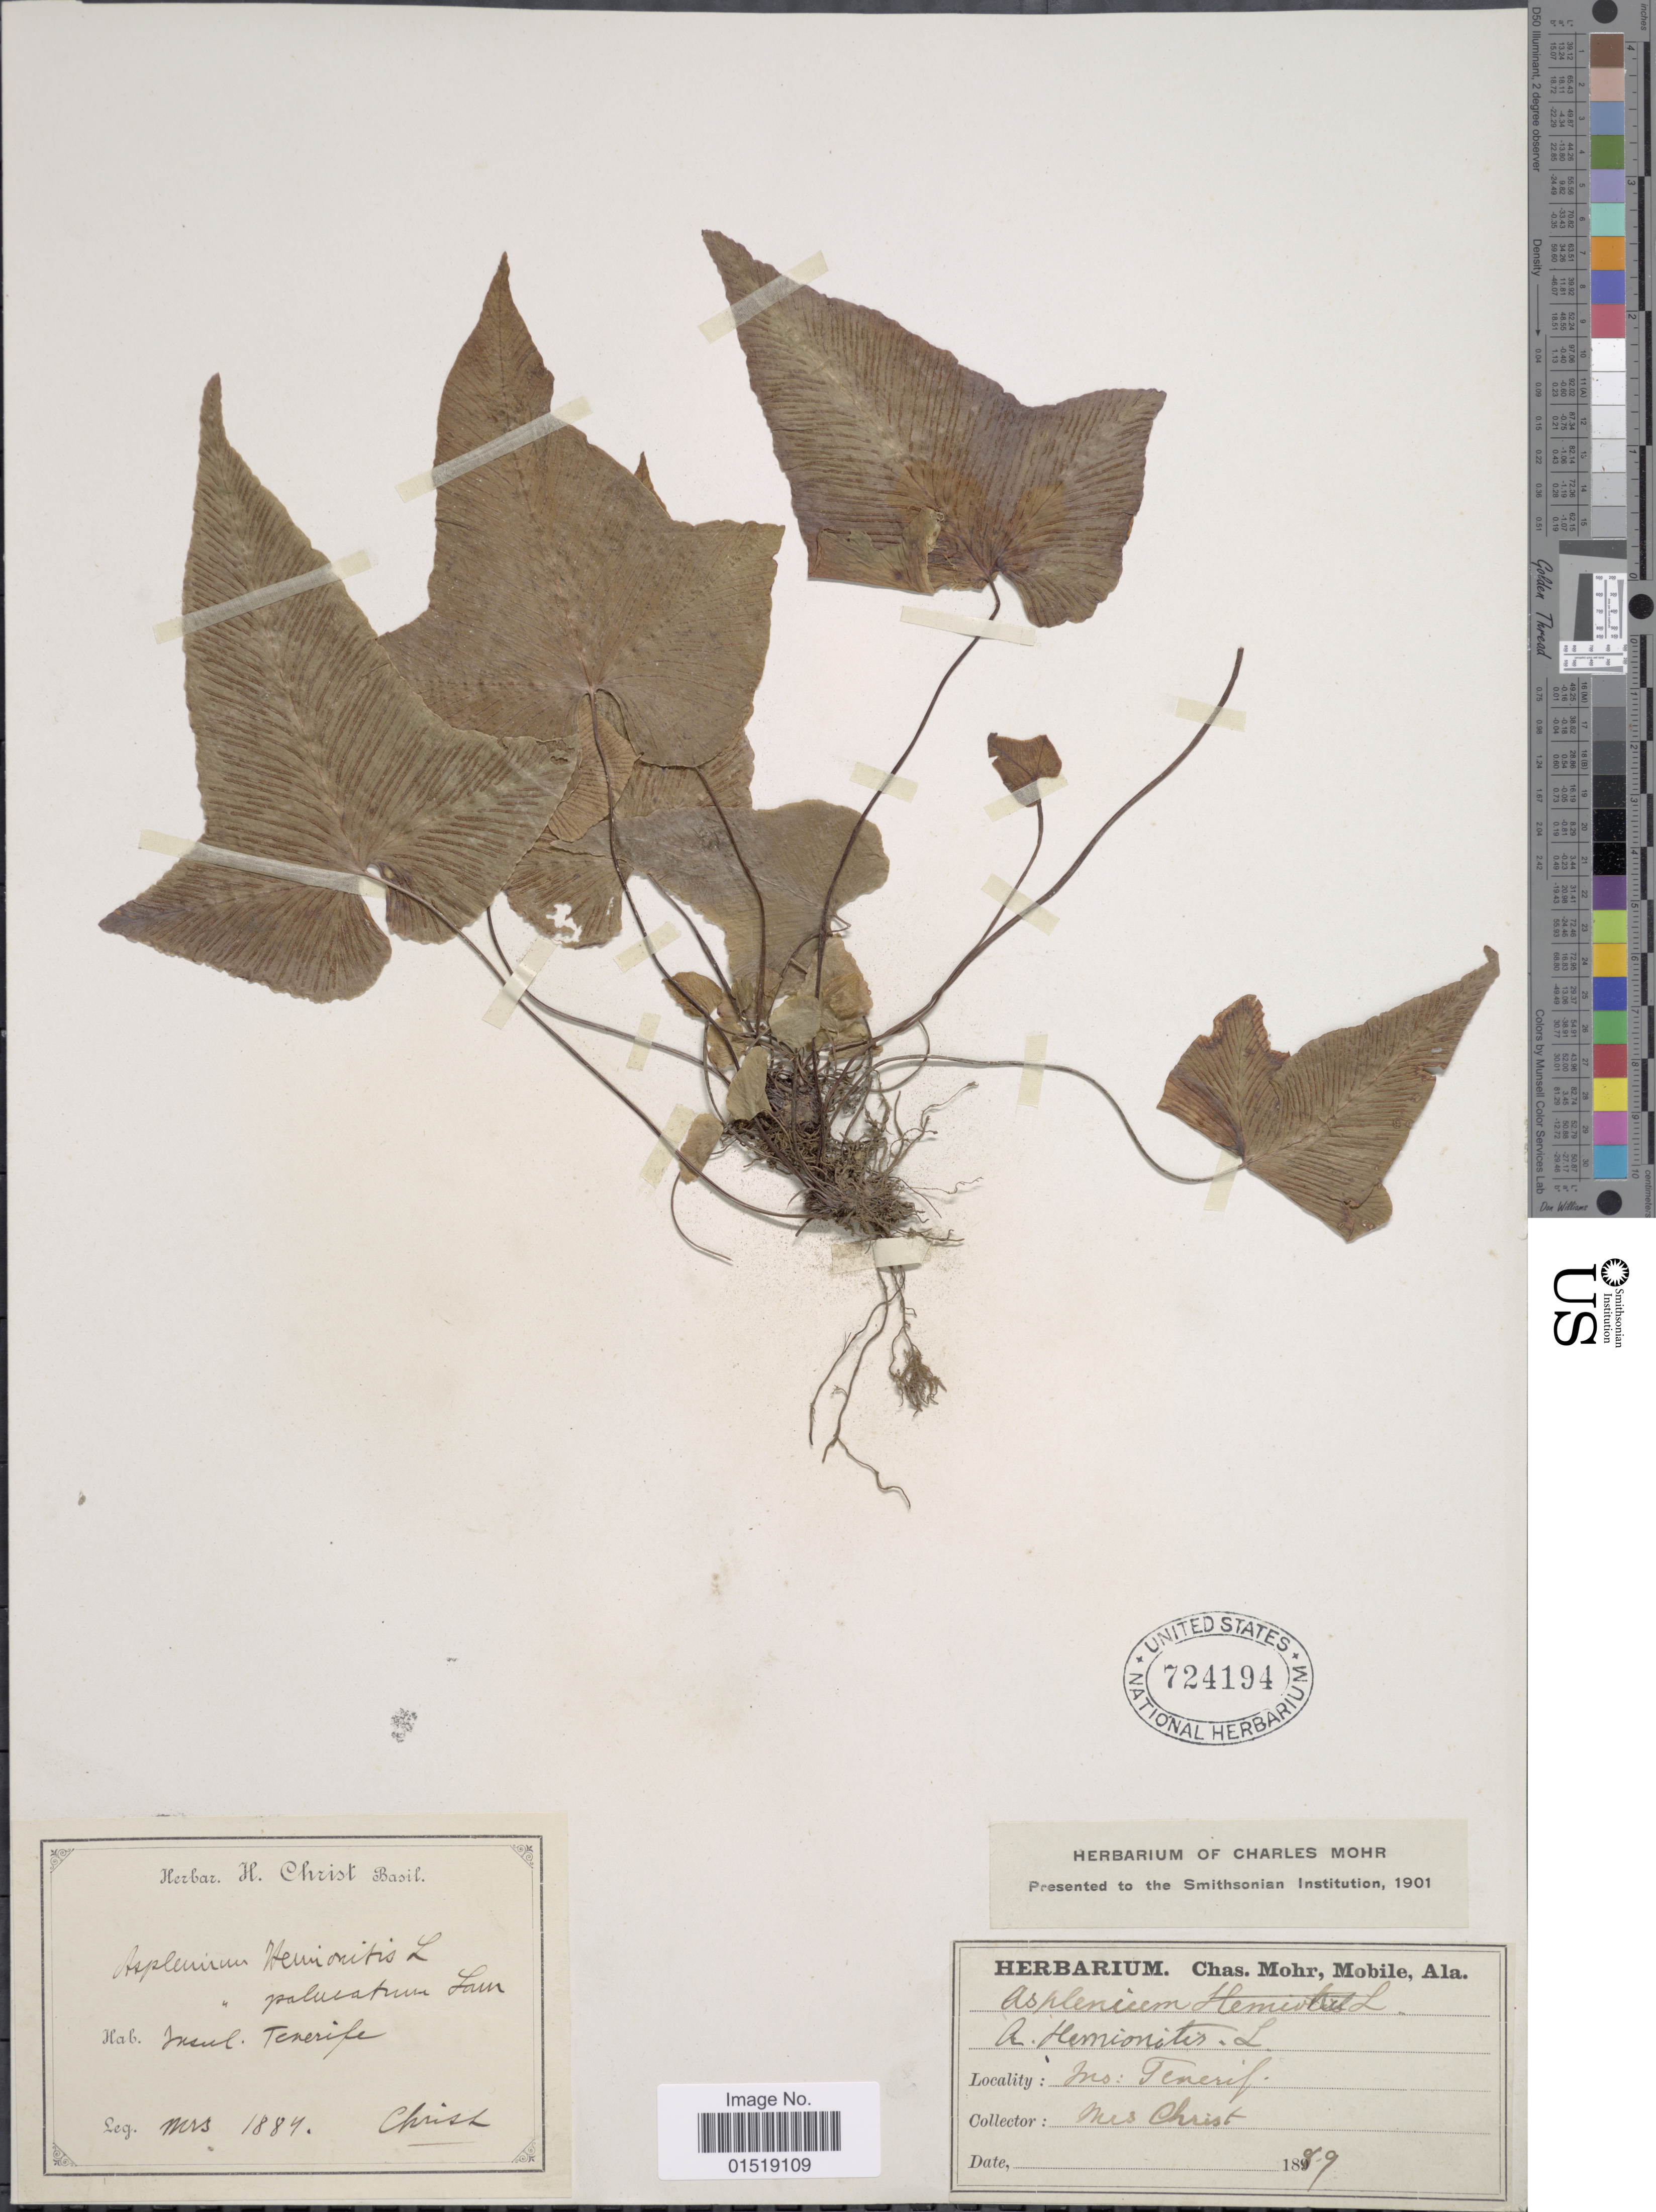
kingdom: Plantae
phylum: Tracheophyta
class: Polypodiopsida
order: Polypodiales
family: Aspleniaceae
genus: Asplenium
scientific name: Asplenium hemionitis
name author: L.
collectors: Christ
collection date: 1884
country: Spain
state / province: Canarias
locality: Insel Tenerife.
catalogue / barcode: US 724194